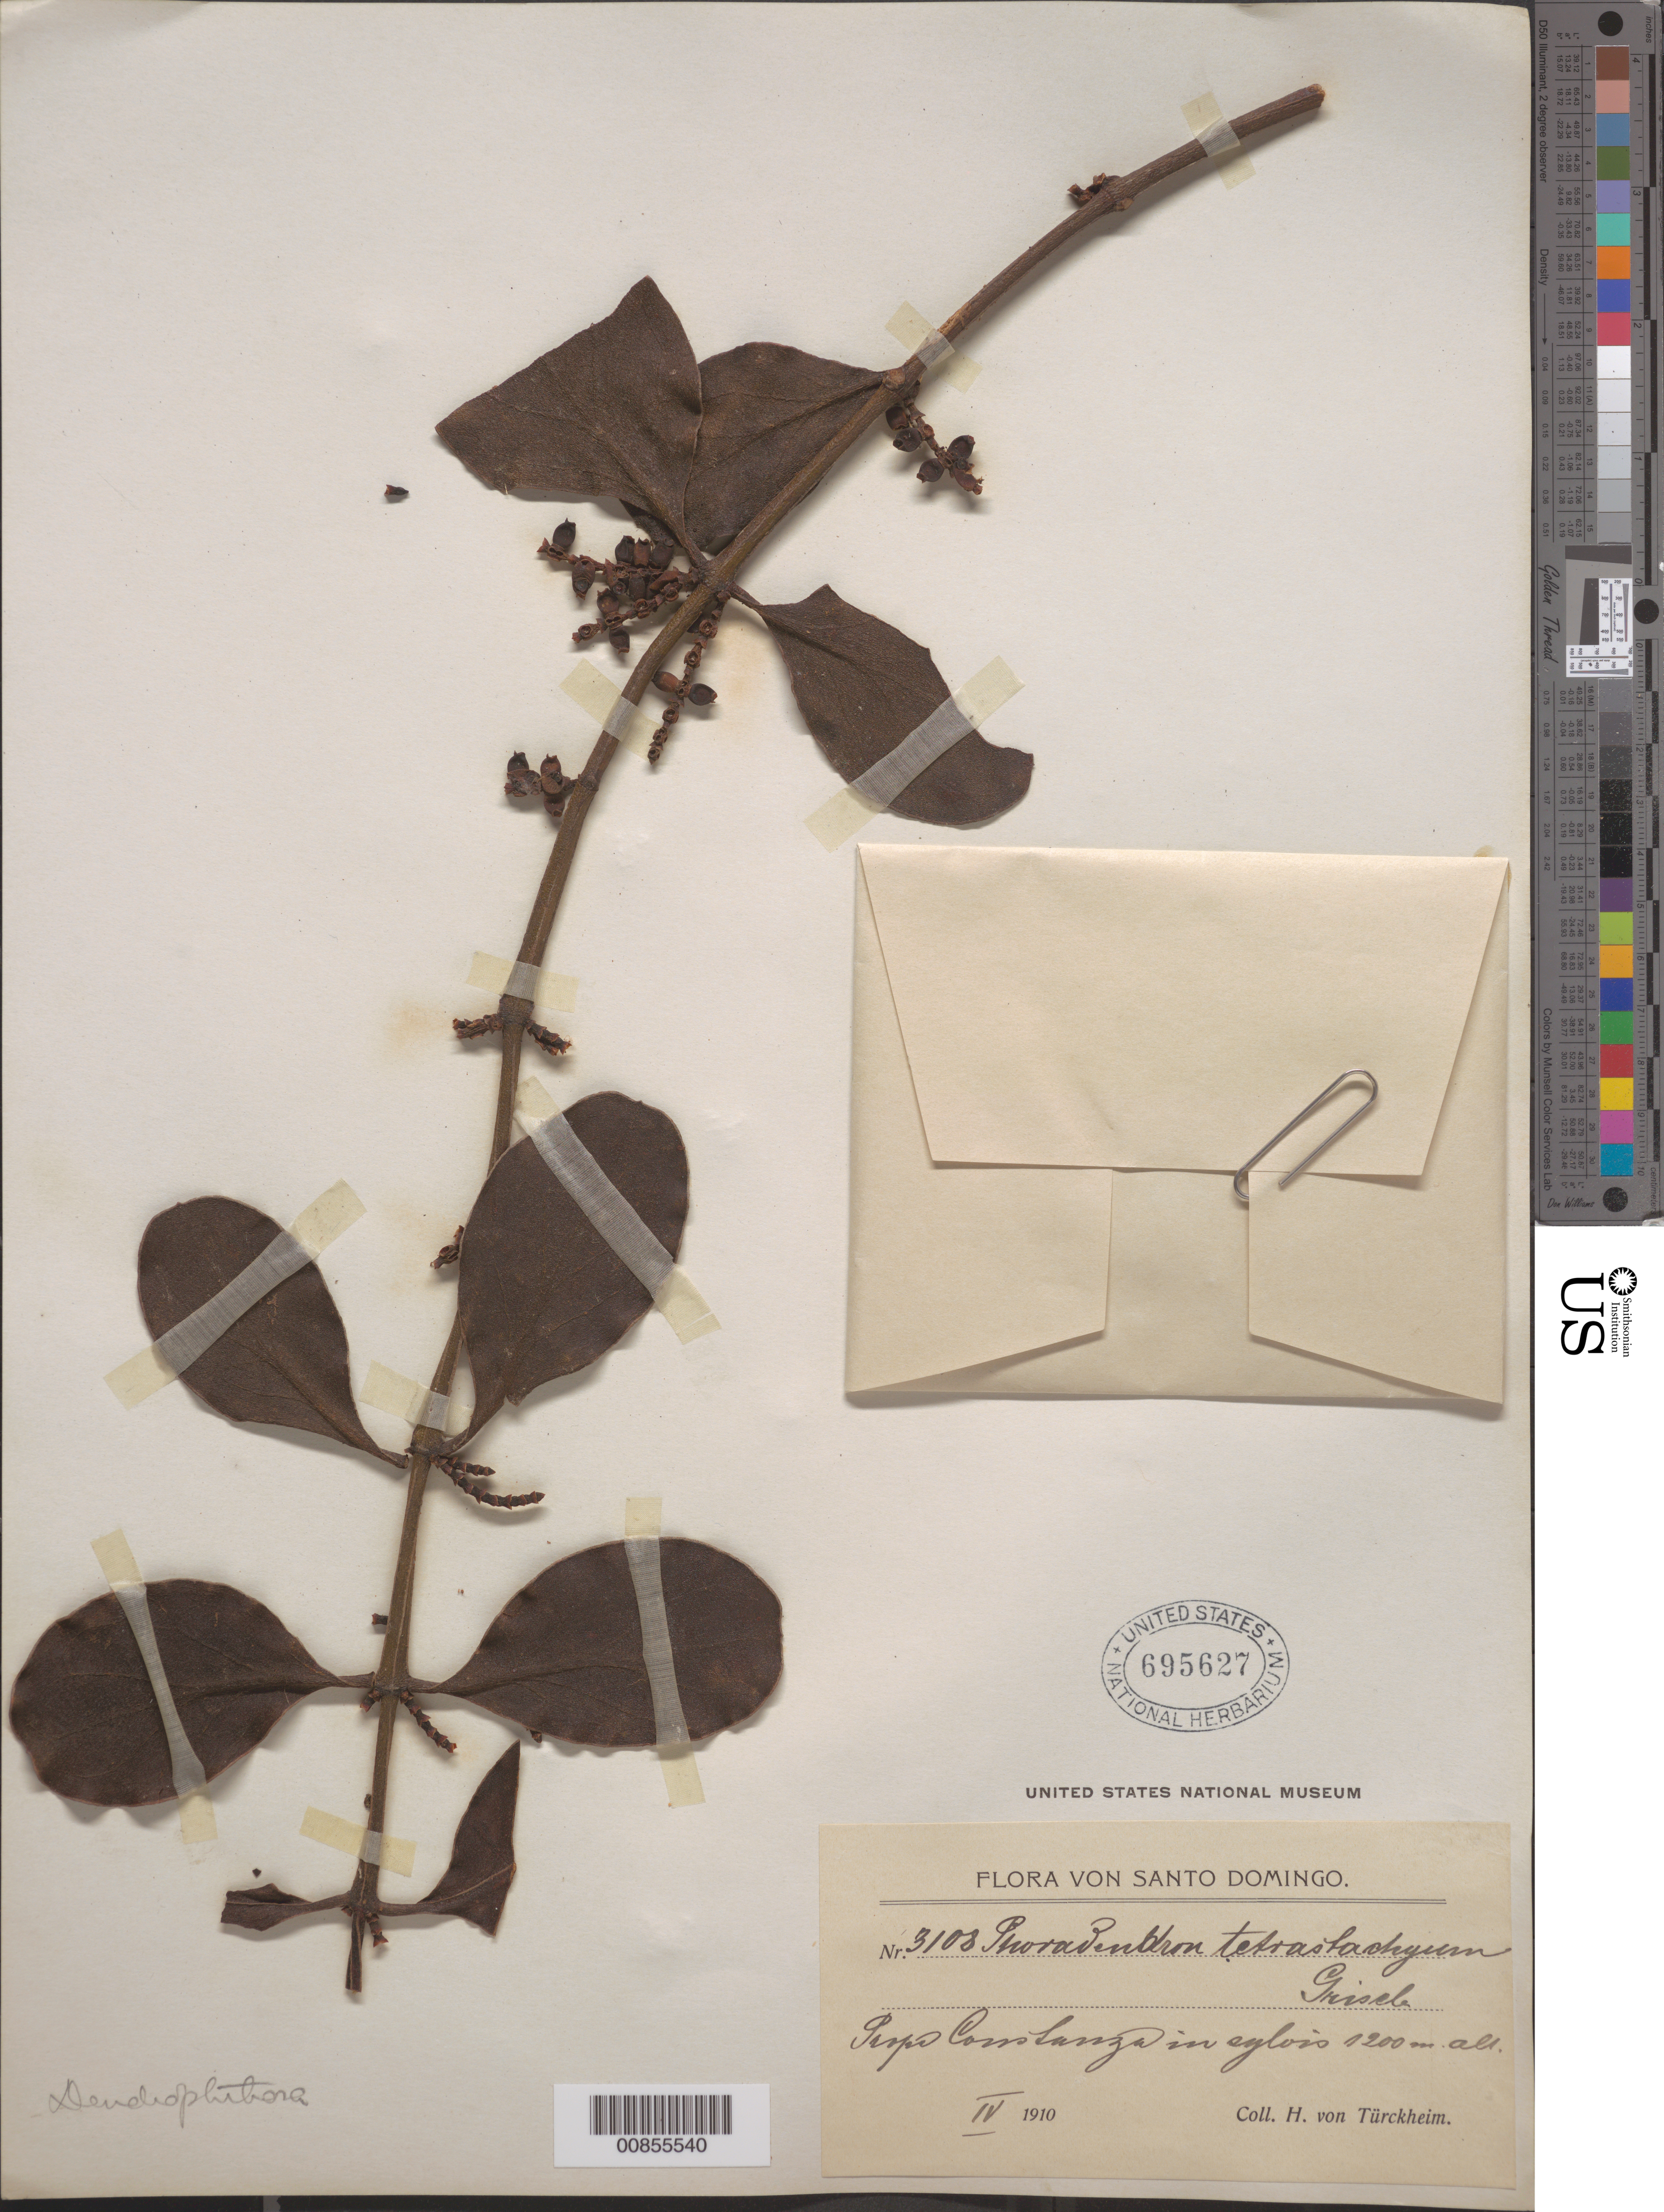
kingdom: Plantae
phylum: Tracheophyta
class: Magnoliopsida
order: Santalales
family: Viscaceae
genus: Dendrophthora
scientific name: Dendrophthora tetrastachya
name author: (C. Wright ex Griseb.) Urb.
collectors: H. von Türckheim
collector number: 3108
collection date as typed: Apr 1910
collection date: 1910-04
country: Dominican Republic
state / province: La Vega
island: Hispaniola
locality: Prope Constanza.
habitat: In sylvis.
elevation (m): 1200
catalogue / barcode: US 695627